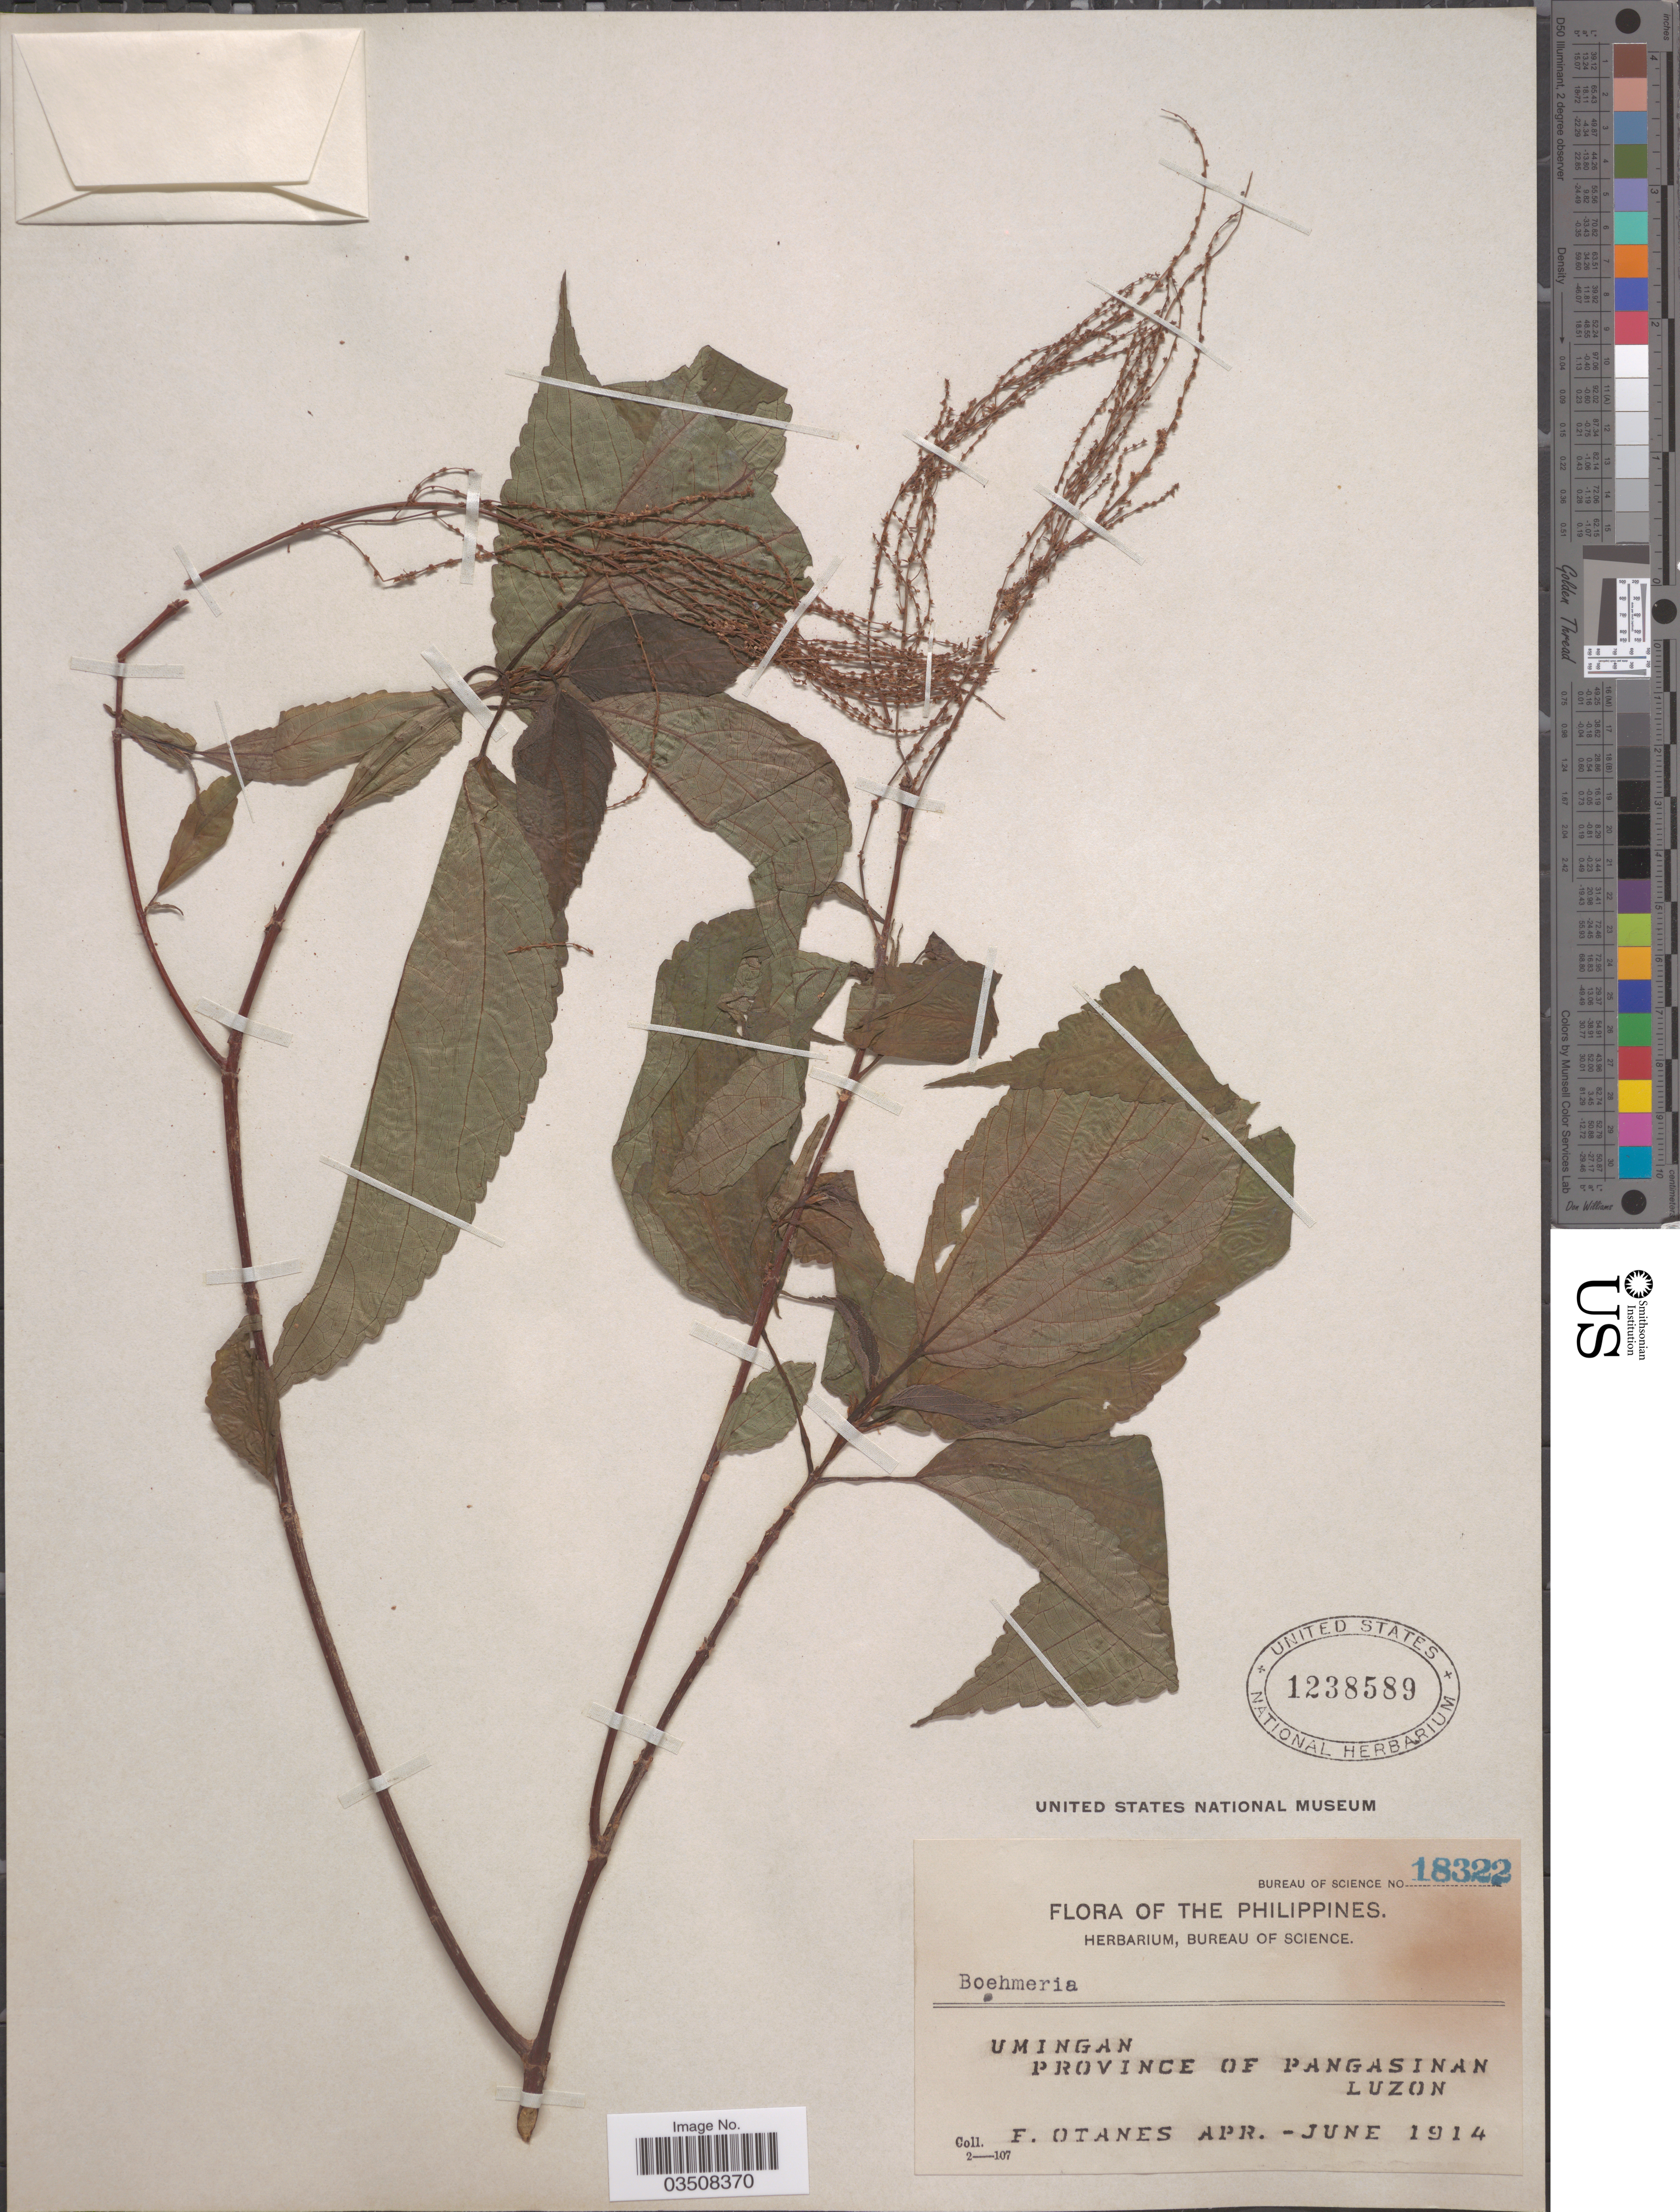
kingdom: Plantae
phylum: Tracheophyta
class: Magnoliopsida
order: Rosales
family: Urticaceae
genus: Boehmeria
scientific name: Boehmeria sp.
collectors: F. Q. Otanes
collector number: Bureau of Science 18322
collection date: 1914-04/1914-06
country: Philippines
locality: Umingan. Province of Pangasinan, Luzon.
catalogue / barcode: US 1238589